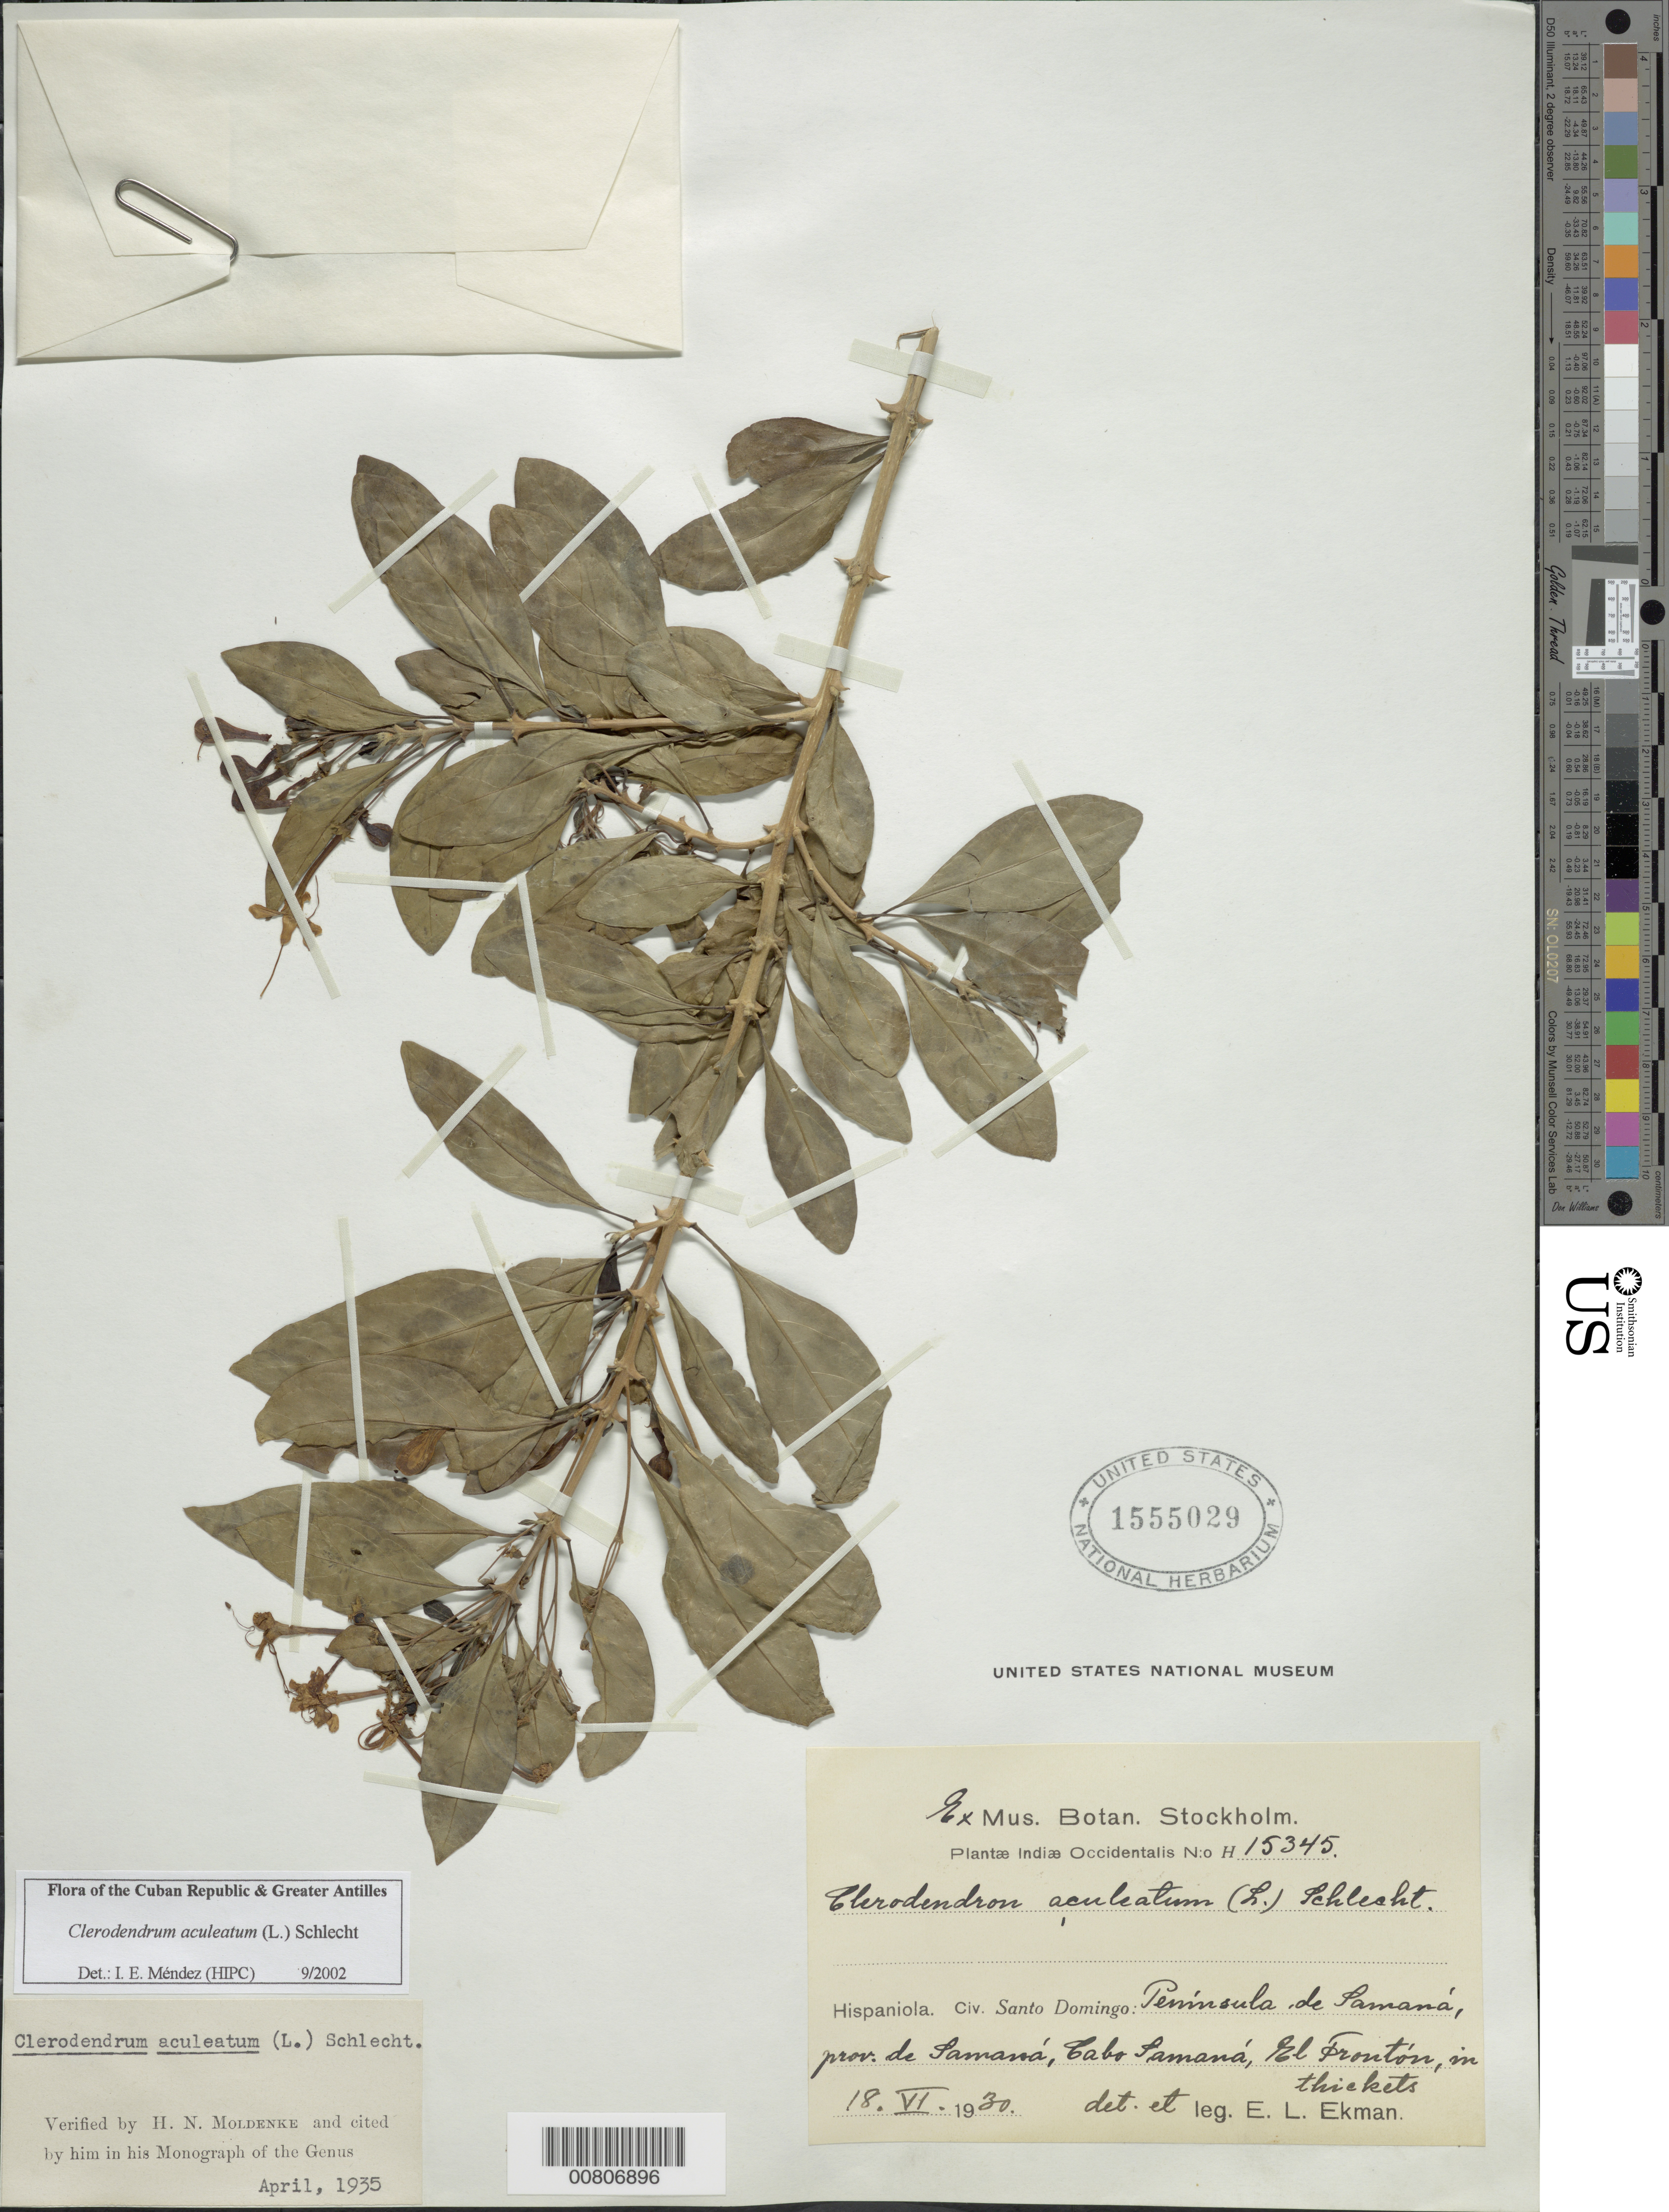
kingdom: Plantae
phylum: Tracheophyta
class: Magnoliopsida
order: Lamiales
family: Lamiaceae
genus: Clerodendrum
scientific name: Clerodendrum aculeatum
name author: (L.) Schltdl.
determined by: Méndez, Isidro E., (HIPC)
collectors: E. L. Ekman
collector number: H 15345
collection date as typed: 18 Jun 1930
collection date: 1930-06-18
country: Dominican Republic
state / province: Samana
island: Hispaniola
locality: Peninsula de Samaná, Cabo Samaná, El Frontón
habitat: Thickets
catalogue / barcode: US 1555029